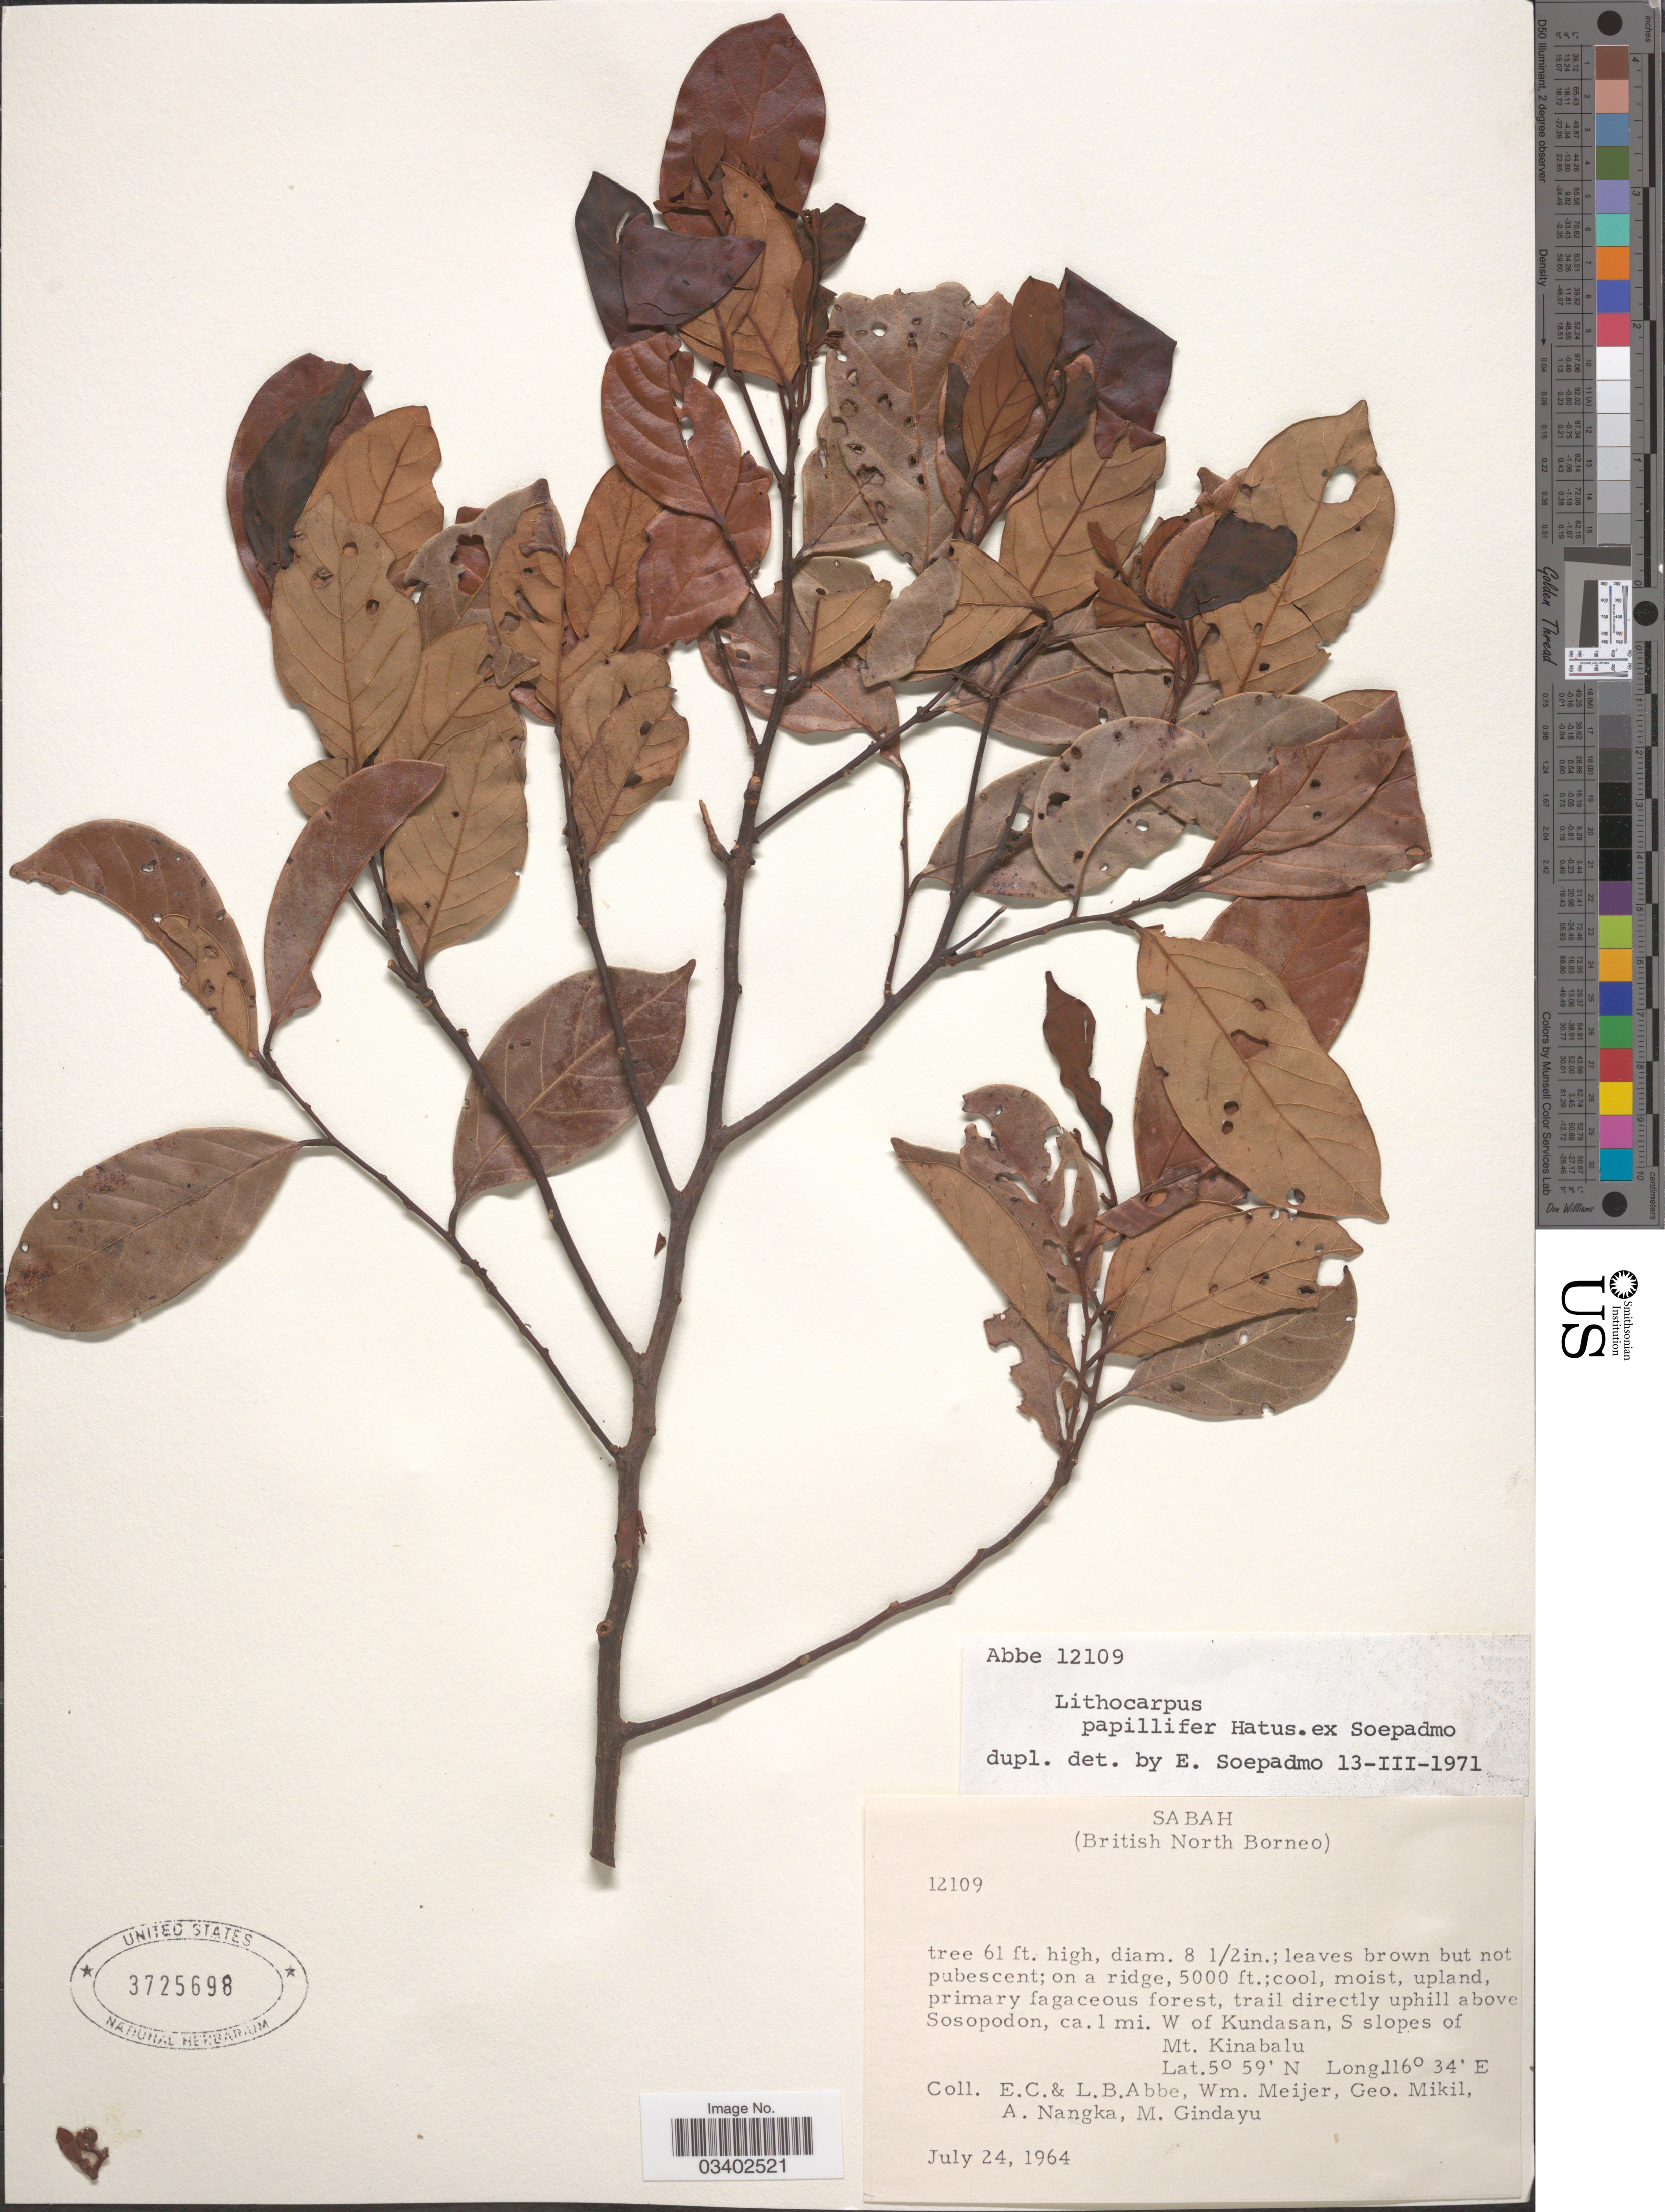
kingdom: Plantae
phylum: Tracheophyta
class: Magnoliopsida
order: Fagales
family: Fagaceae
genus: Lithocarpus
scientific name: Lithocarpus papillifer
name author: Hatus. ex Soepadmo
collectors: E. C. Abbe, L. B. Abbe, W. Meijer, G. Mikil & et al.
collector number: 12109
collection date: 1964-07-24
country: Malaysia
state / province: Sabah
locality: British North Borneo. Trail directly uphill above Sosopodon, ca. 1 mi. W of Kundasan, S slopes of Mt. Kinabalu.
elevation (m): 1524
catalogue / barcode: US 3725698